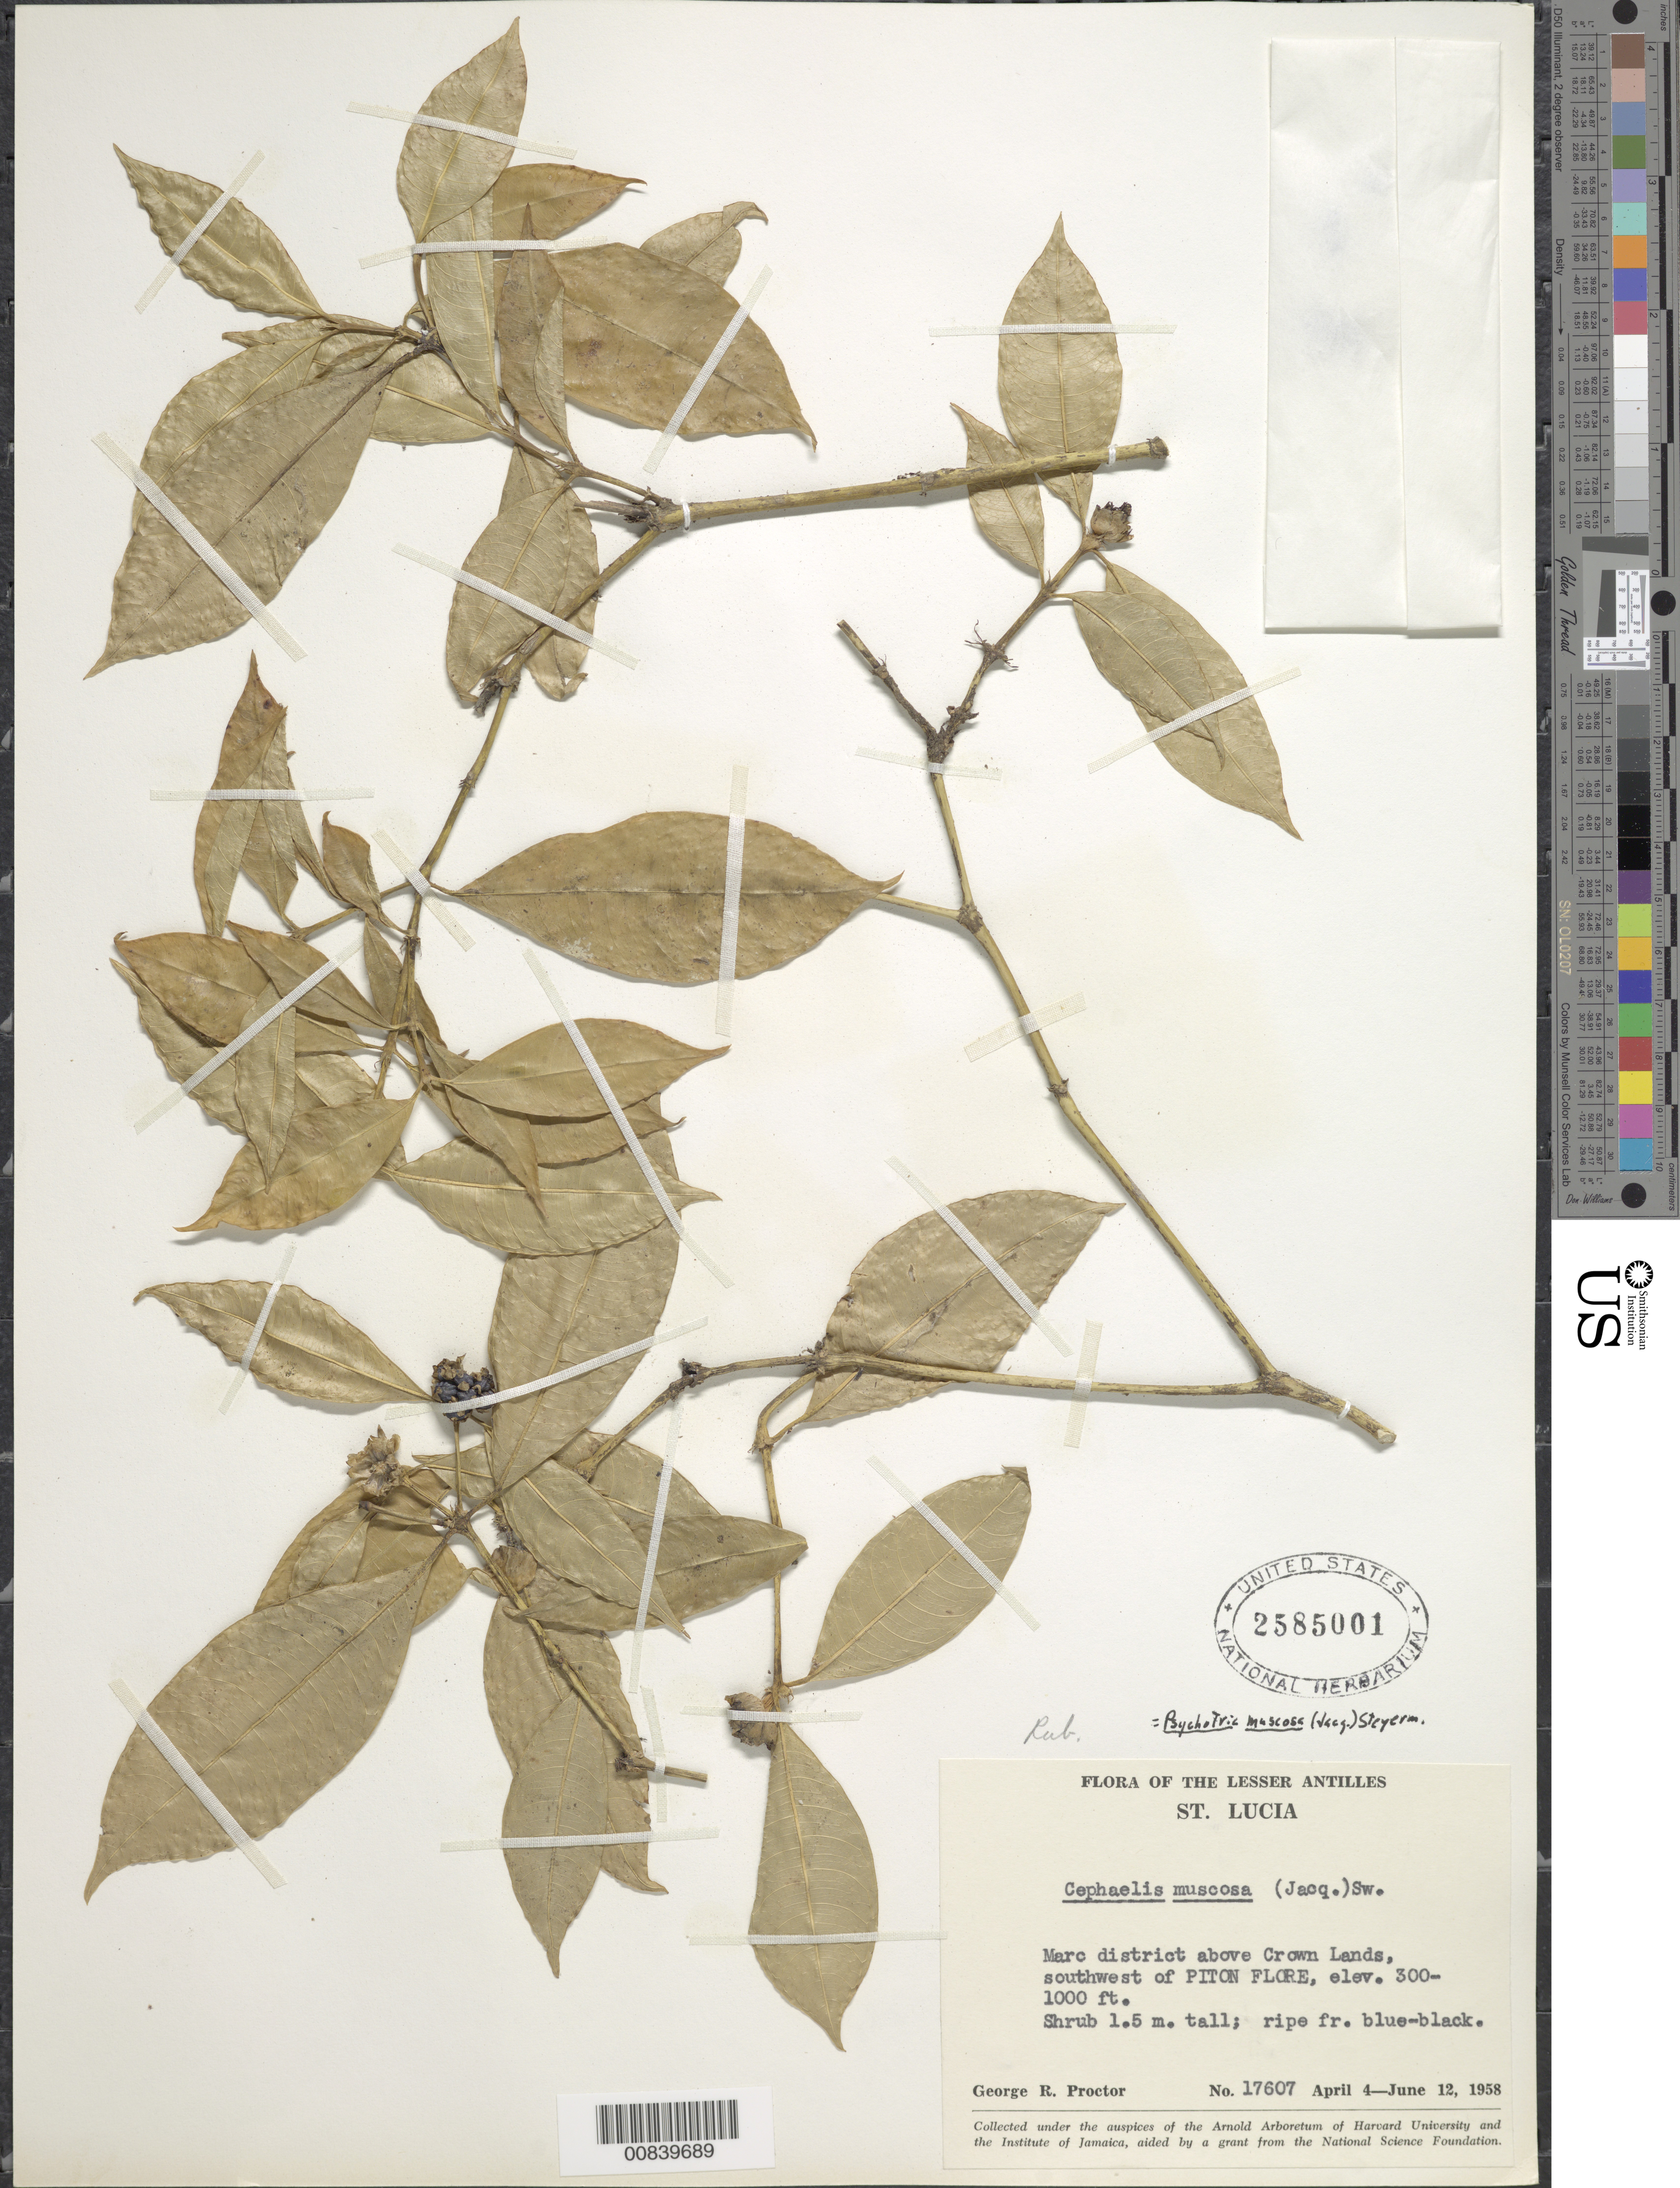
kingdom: Plantae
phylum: Tracheophyta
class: Magnoliopsida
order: Gentianales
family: Rubiaceae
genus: Psychotria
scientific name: Psychotria mucosa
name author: (Jacq.) Steyerm.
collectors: G. R. Proctor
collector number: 17607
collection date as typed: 04 Apr 1959 to 12 Jun 1958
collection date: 1958-06-12/1959-04-04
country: St. Lucia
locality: Marc District above Crown Lands, southwest of Pinto Flore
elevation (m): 91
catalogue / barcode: US 2585001